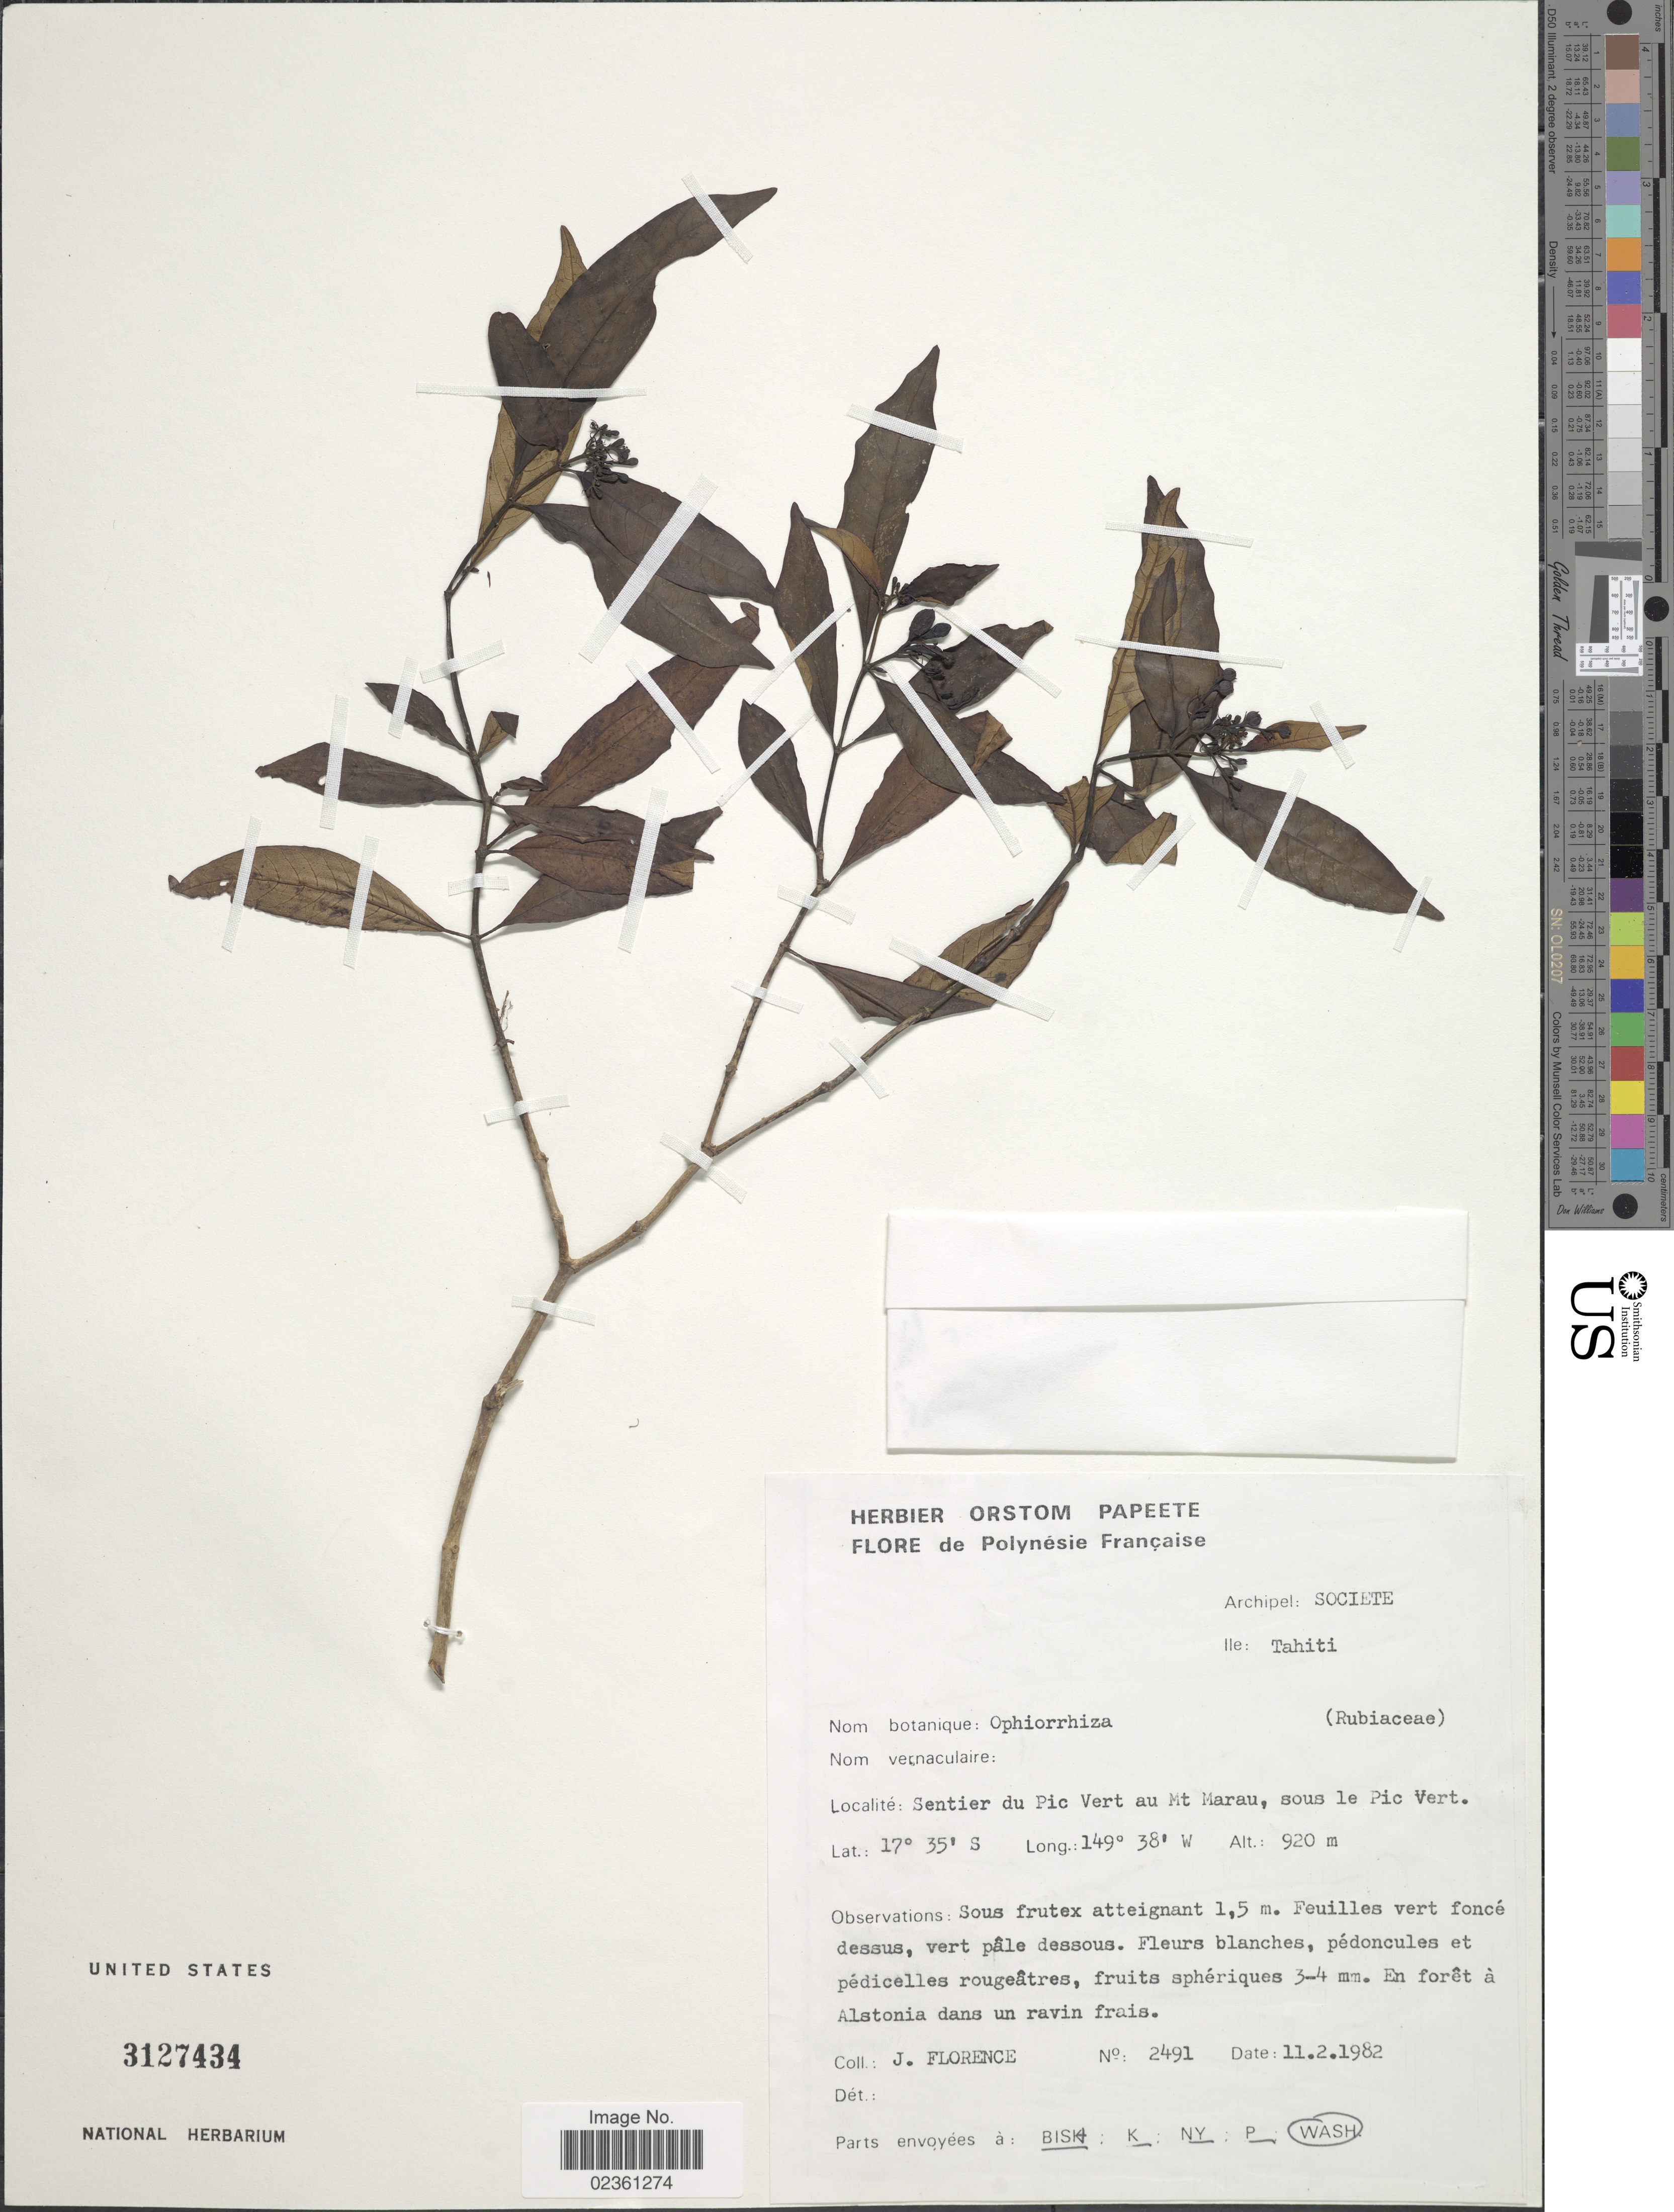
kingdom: Plantae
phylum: Tracheophyta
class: Magnoliopsida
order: Gentianales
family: Rubiaceae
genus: Ophiorrhiza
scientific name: Ophiorrhiza sp.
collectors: J. Florence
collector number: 2491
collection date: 1982-02-11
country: French Polynesia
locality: Archipel: Societe, Ile: Tahiti, Sentier du Pic Vert au Mt Marau, sous le pic Vert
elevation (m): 920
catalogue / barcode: US 3127434